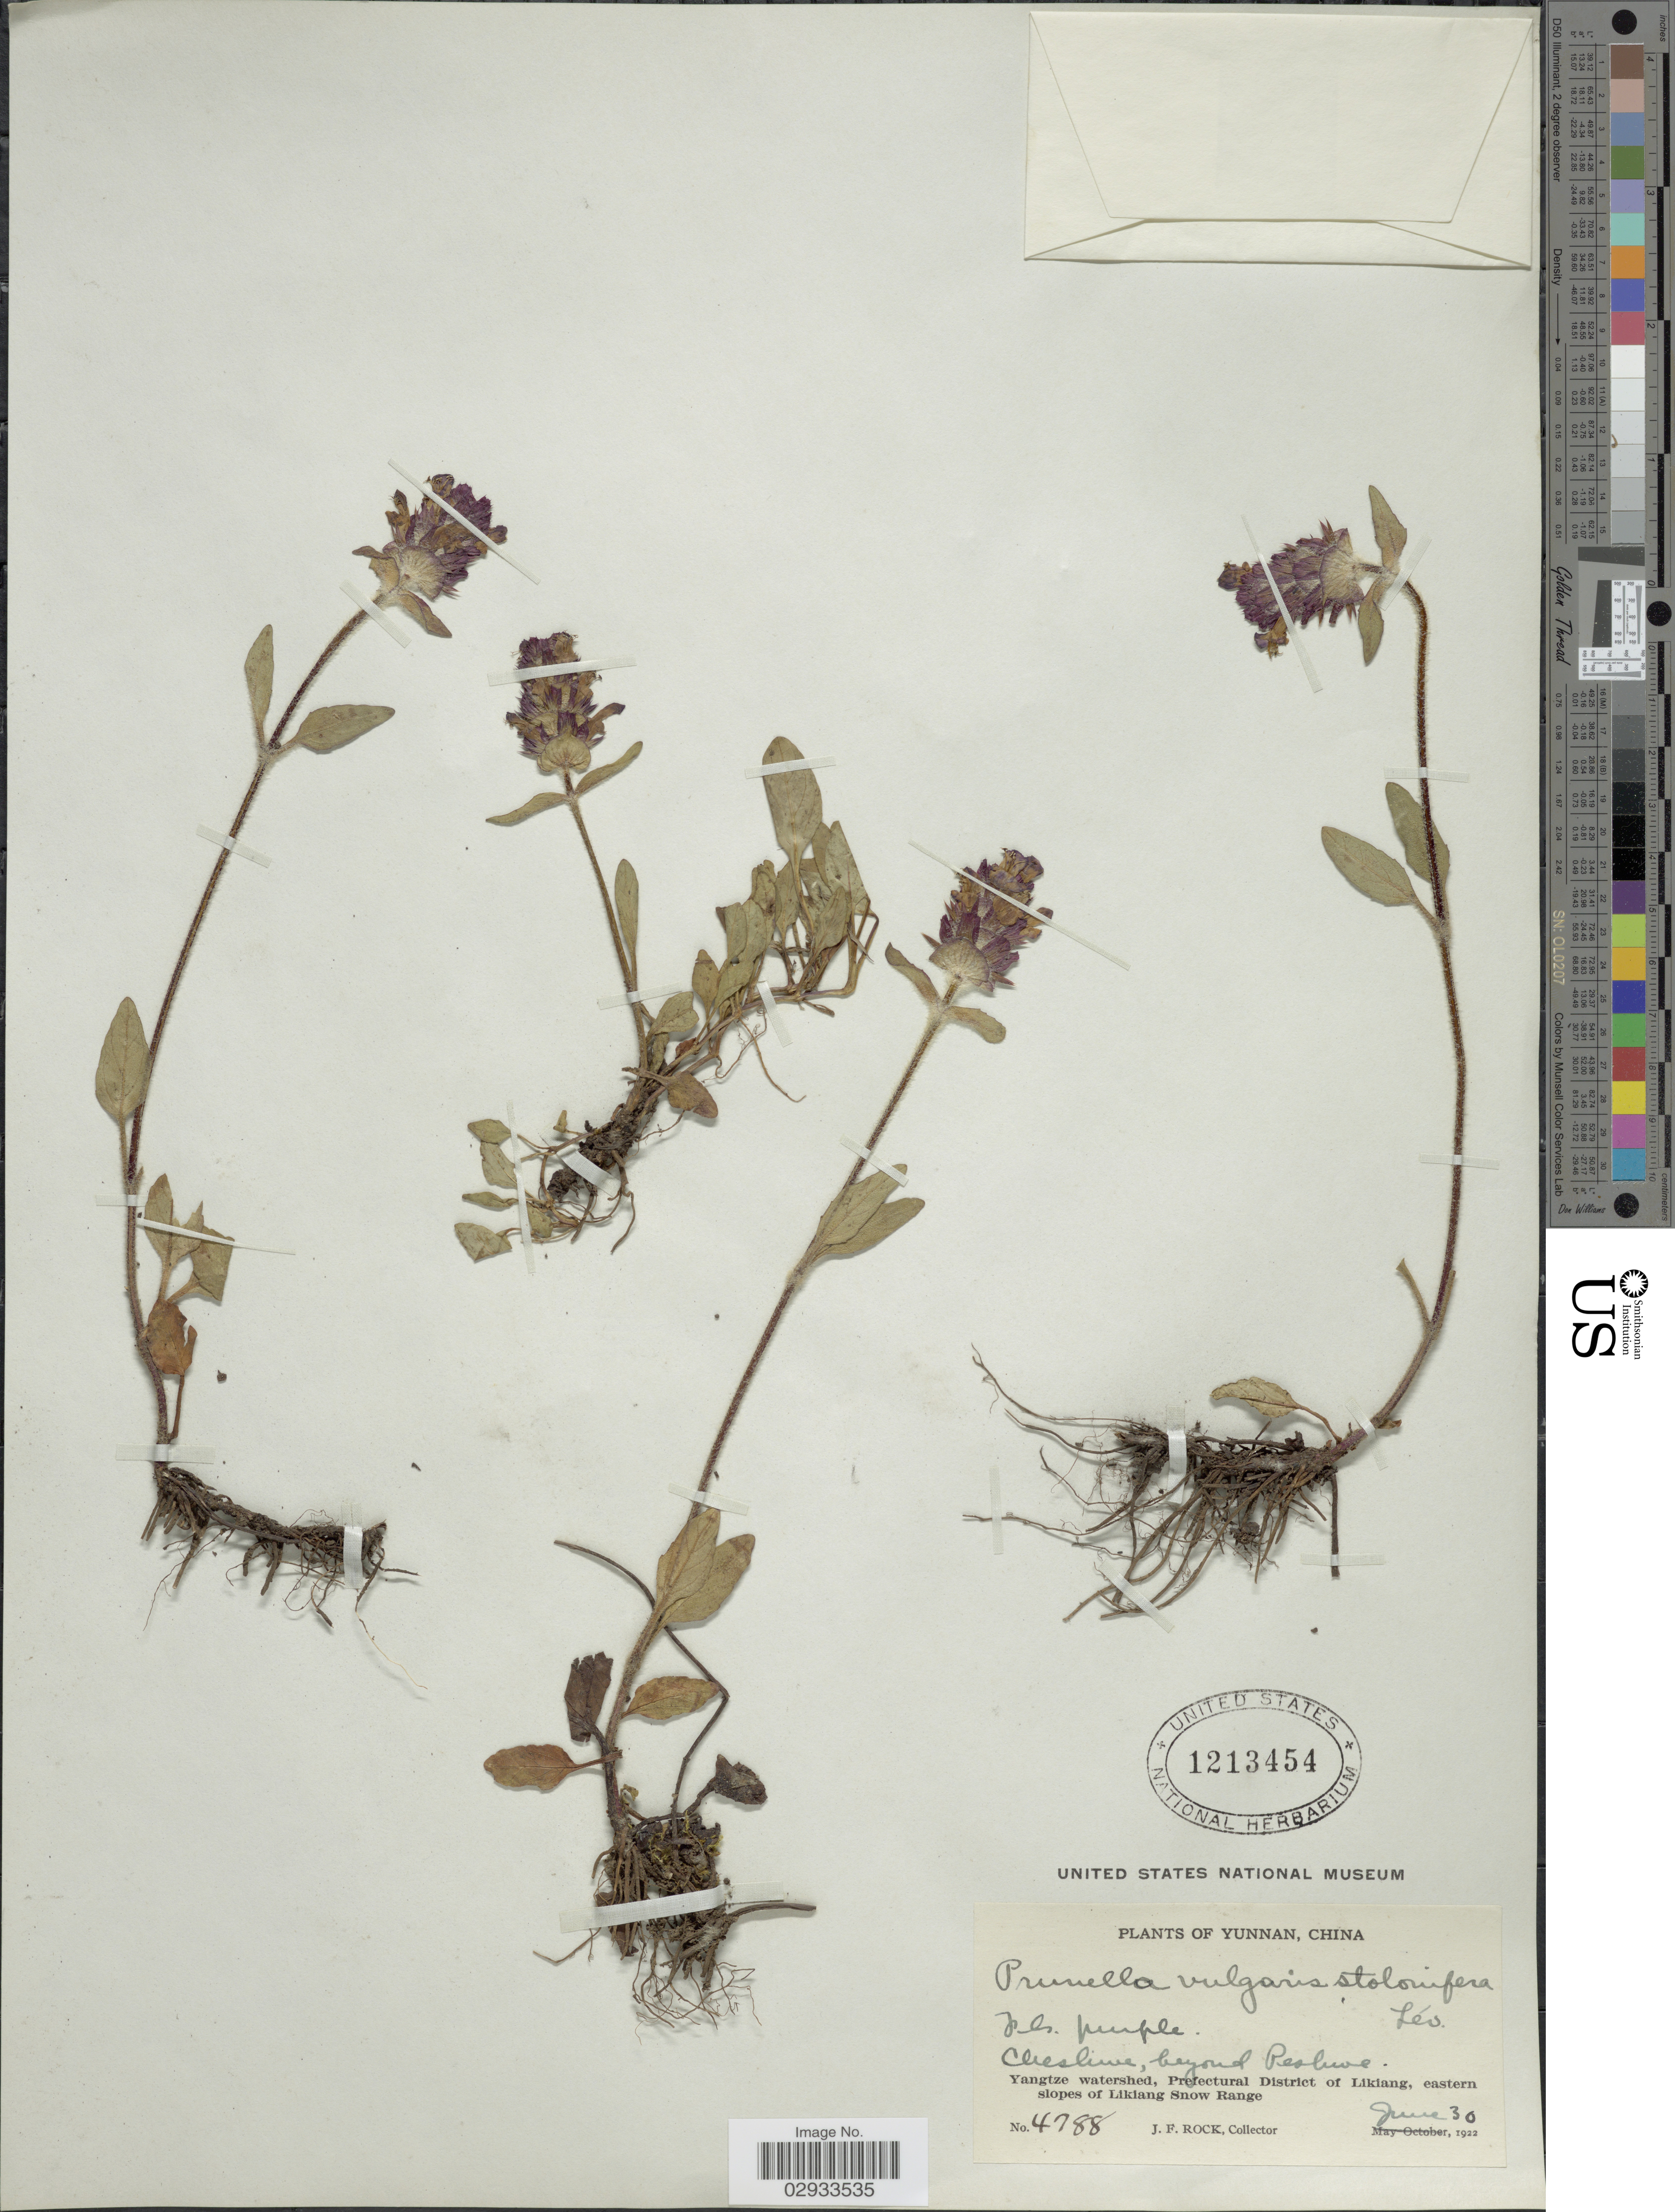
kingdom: Plantae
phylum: Tracheophyta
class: Magnoliopsida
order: Lamiales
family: Lamiaceae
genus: Prunella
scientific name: Prunella vulgaris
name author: L.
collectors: J. Rock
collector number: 4788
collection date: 1922-06-30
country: China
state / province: Yunnan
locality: Yunnan, China, Chesline, beyond Peshwe, Yangtze watershed, Prefectural District of Likiang, eastern slopes of Likiang Snow Range, Peshwe.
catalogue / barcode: US 1213454